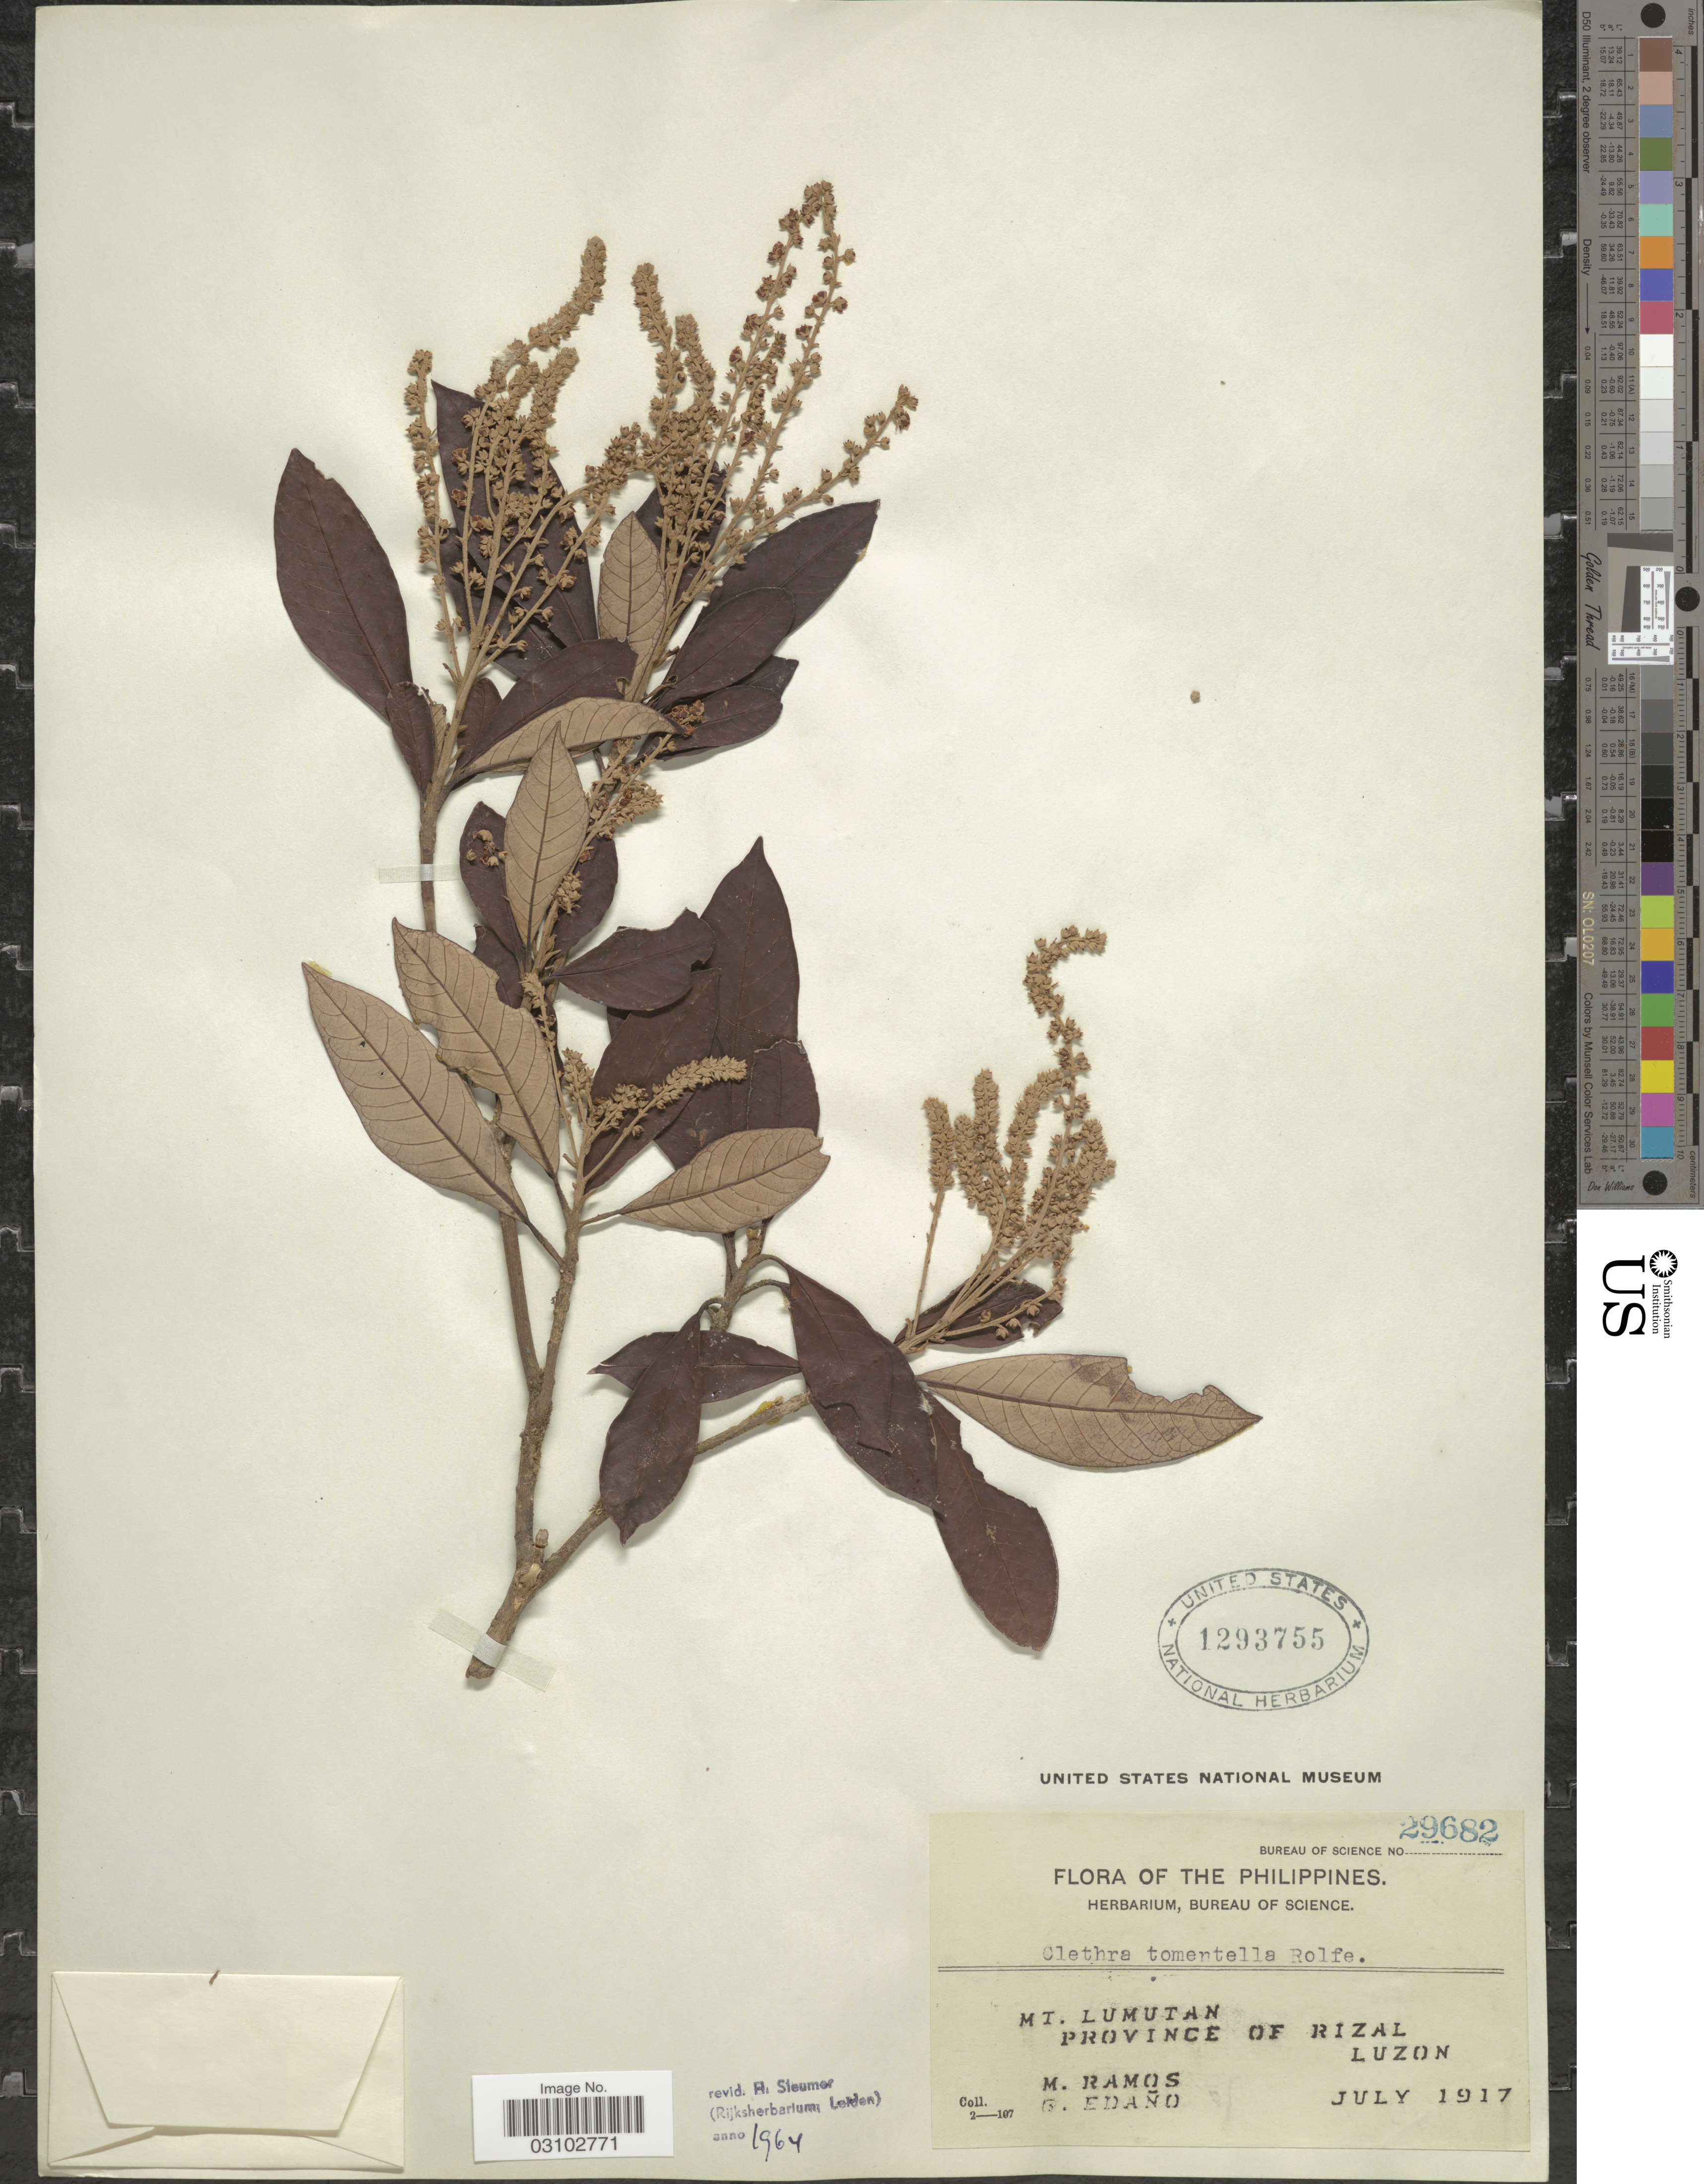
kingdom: Plantae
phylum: Tracheophyta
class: Magnoliopsida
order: Ericales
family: Clethraceae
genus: Clethra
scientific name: Clethra tomentella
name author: Rolfe ex Dunn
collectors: M. Ramos & G. Edaño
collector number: Bureau of Science 29682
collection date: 1917-07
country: Philippines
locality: Mt. Lumutan, Province of Rizal, Luzon.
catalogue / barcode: US 1293755